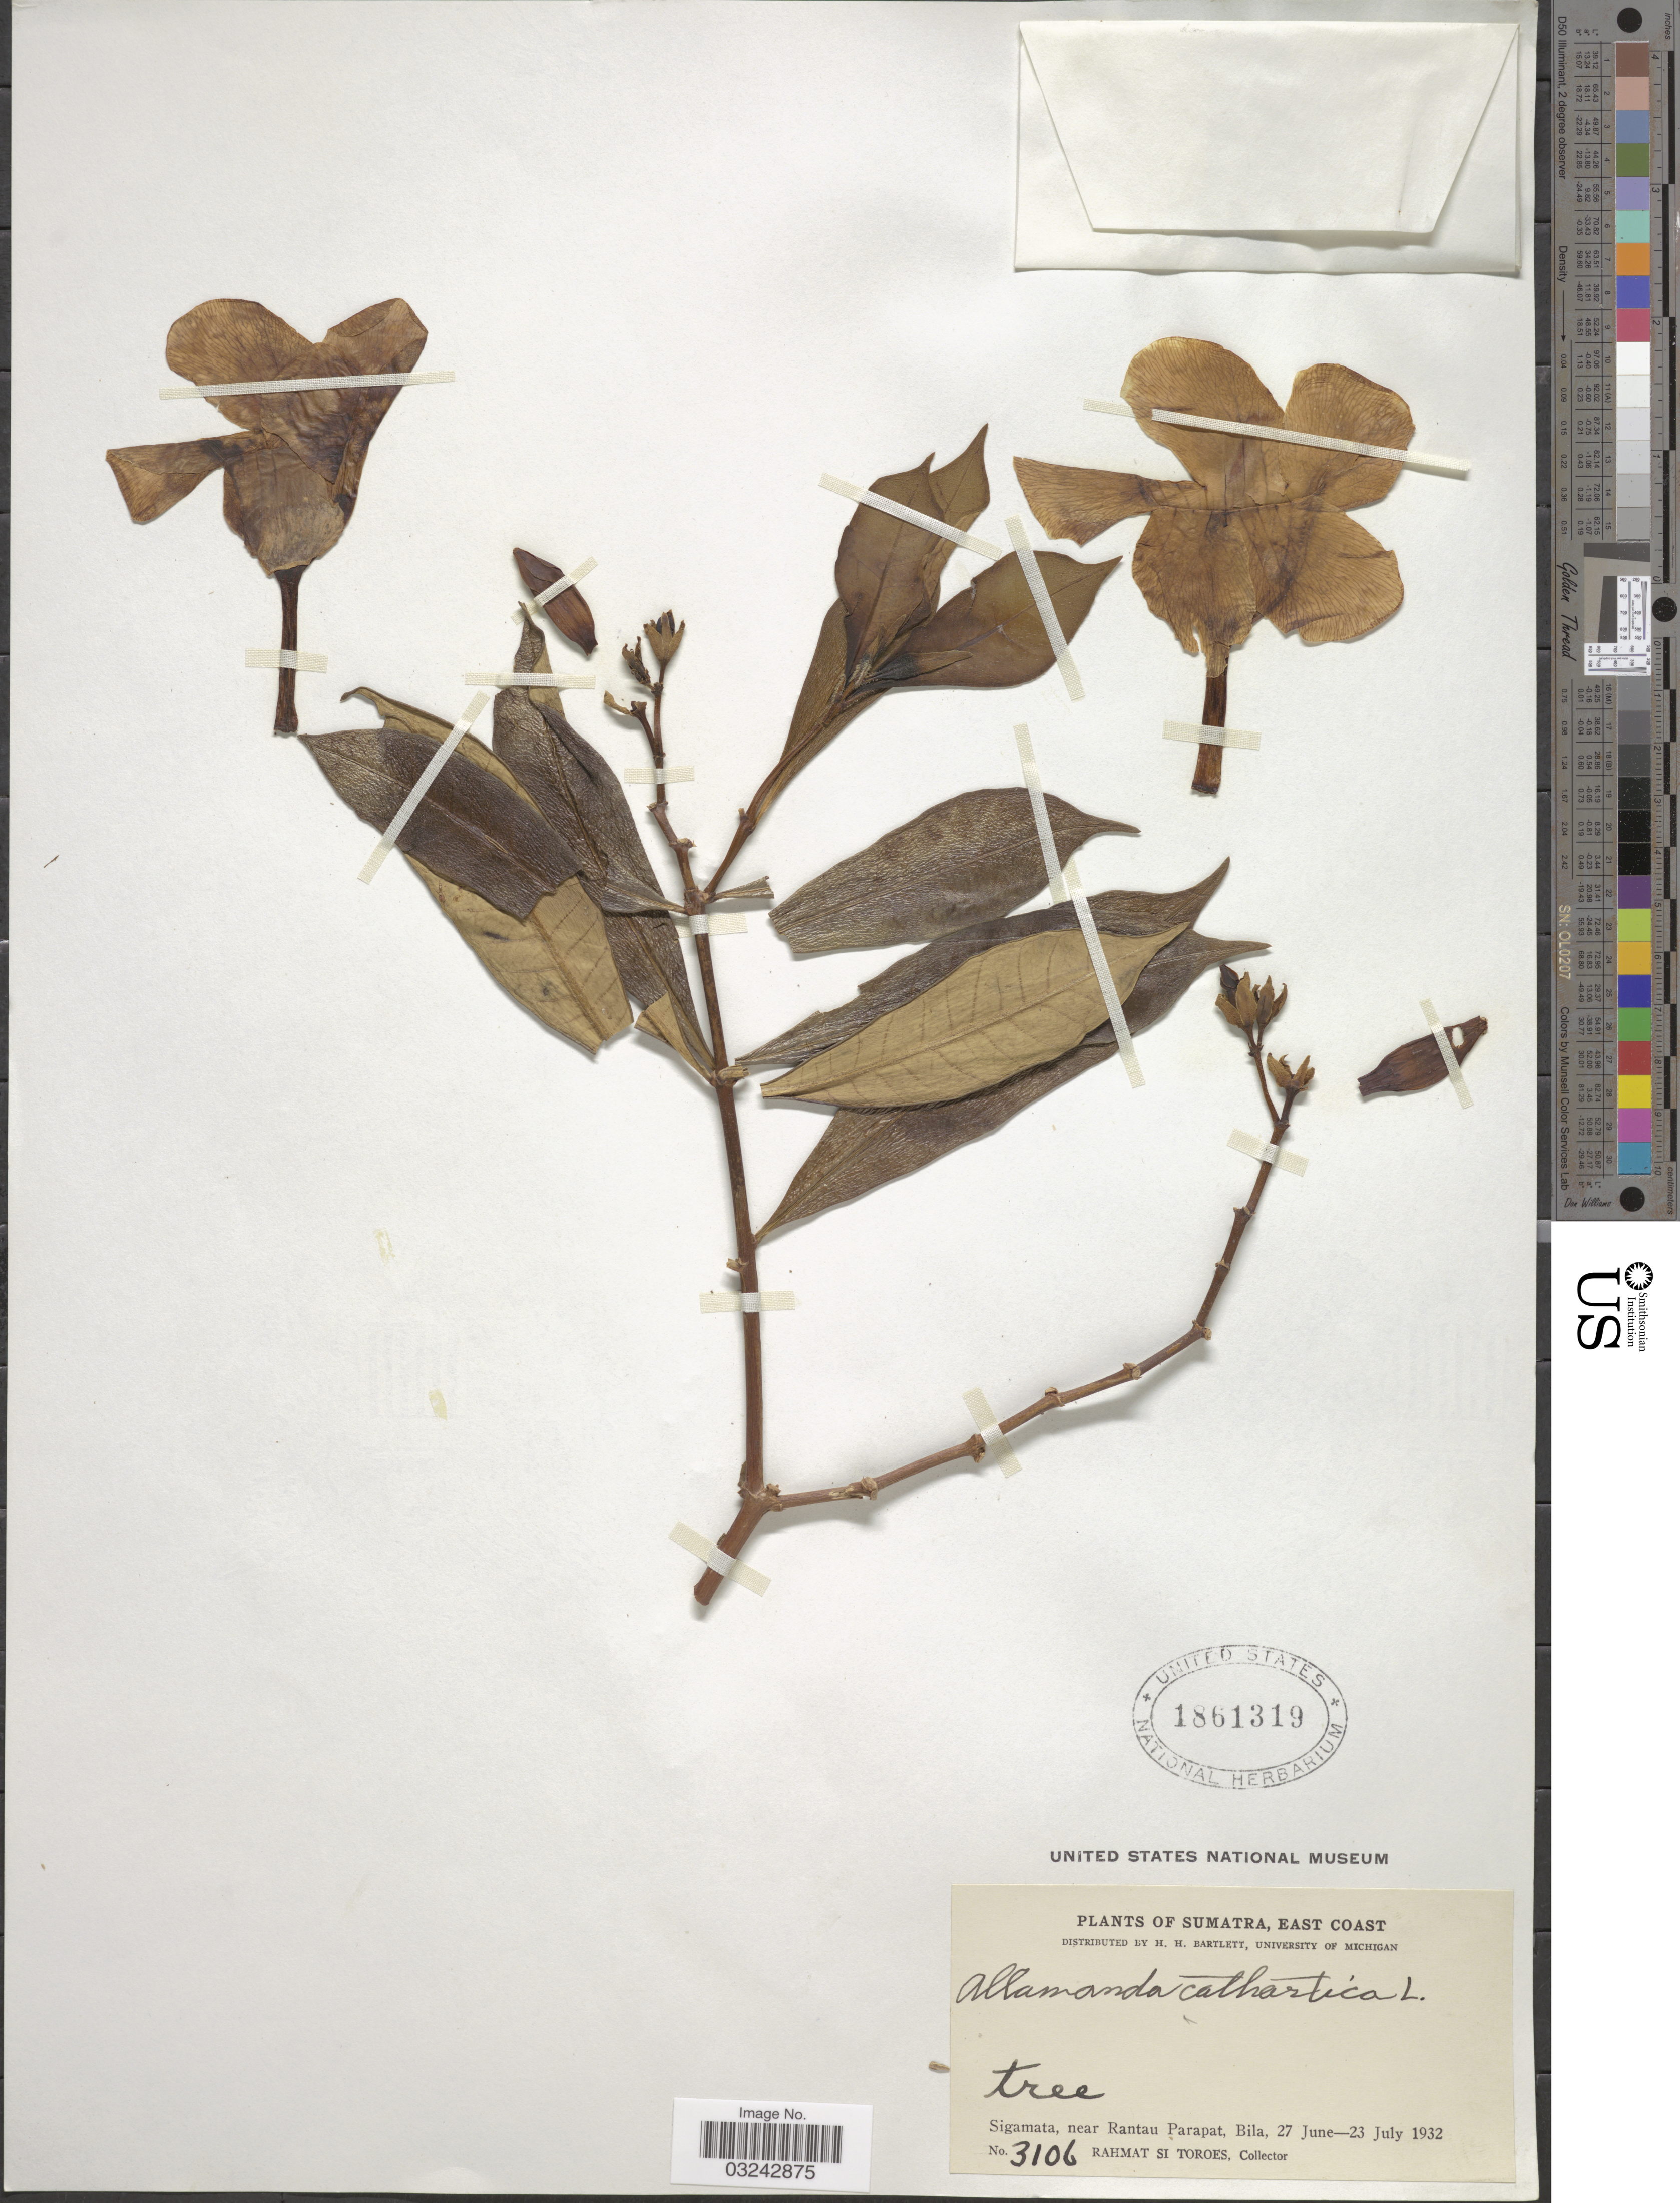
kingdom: Plantae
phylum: Tracheophyta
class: Magnoliopsida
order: Gentianales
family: Apocynaceae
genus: Allamanda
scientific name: Allamanda cathartica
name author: L.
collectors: Rahmat Si Boeea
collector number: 3106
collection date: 1932-06-27/1932-07-23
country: Indonesia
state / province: Sumatra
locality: East Coast. Sigamata, near Rantau Parapat, Bila.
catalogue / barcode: US 1861319